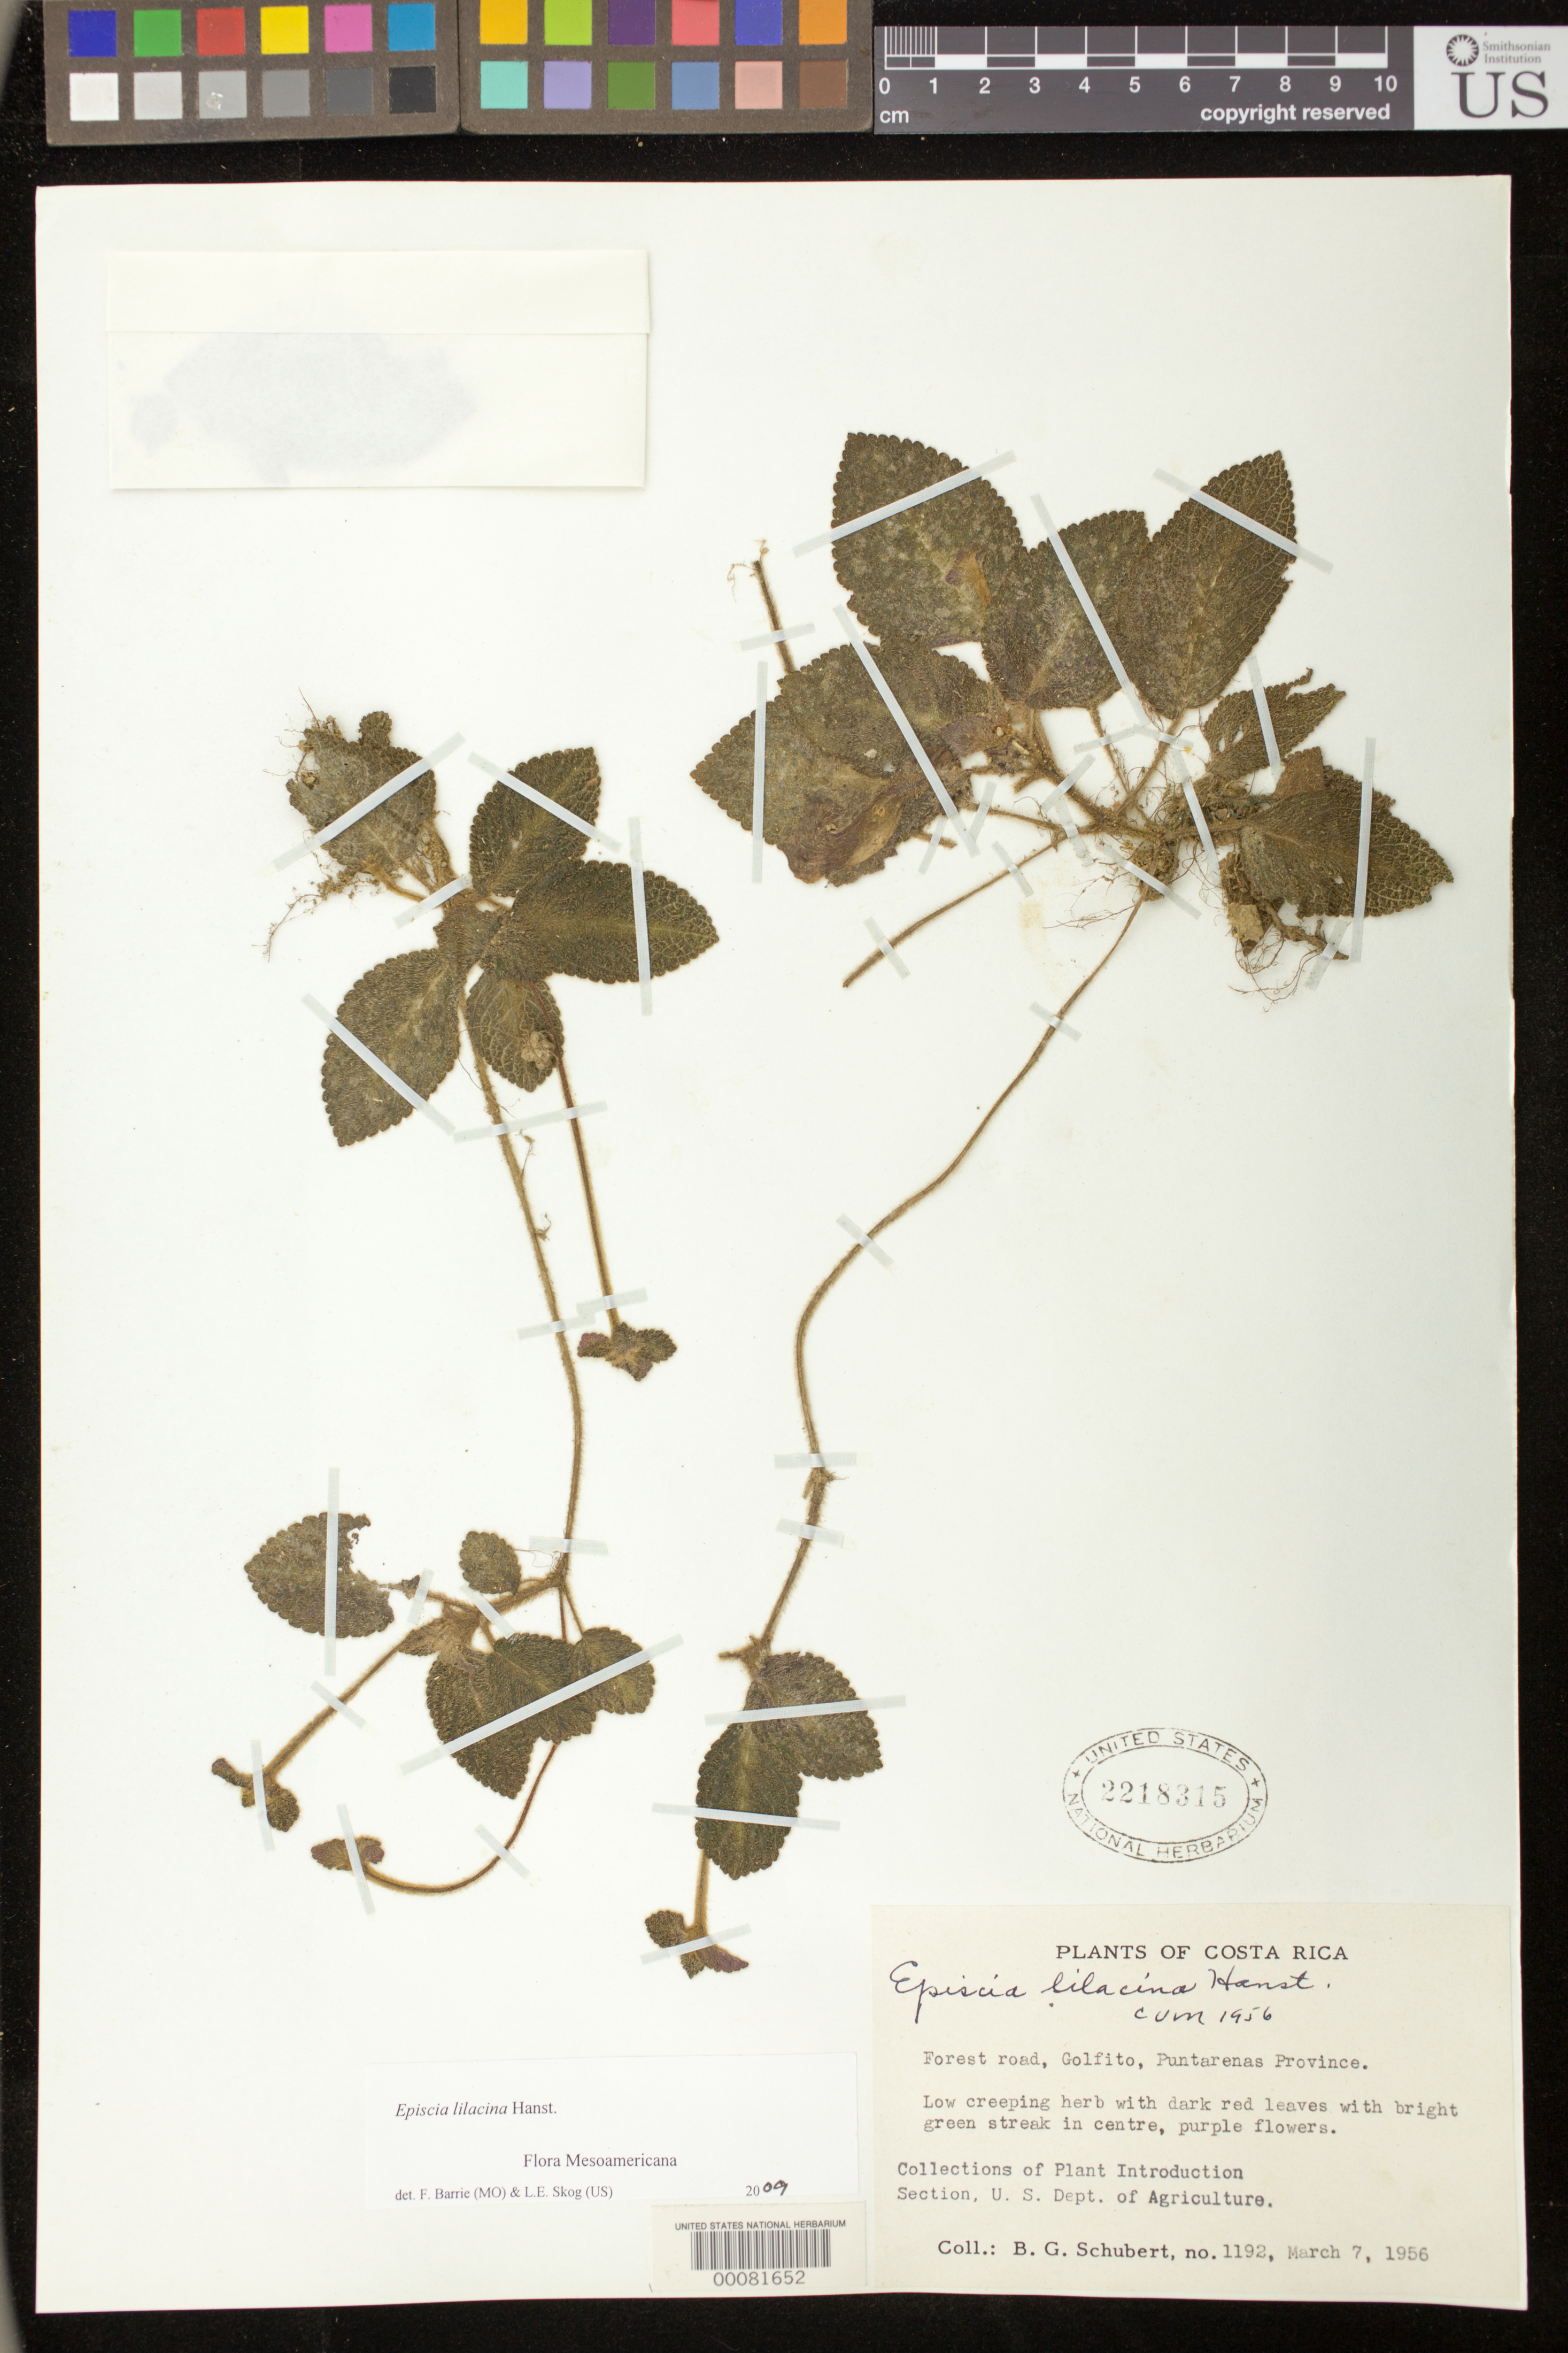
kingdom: Plantae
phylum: Tracheophyta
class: Magnoliopsida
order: Lamiales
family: Gesneriaceae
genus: Episcia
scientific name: Episcia lilacina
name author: Hanst.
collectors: B. Schubert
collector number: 1192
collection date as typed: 07 Mar 1956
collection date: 1956-03-07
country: Costa Rica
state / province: Puntarenas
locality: Golfito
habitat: Forest road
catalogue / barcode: US 2218315